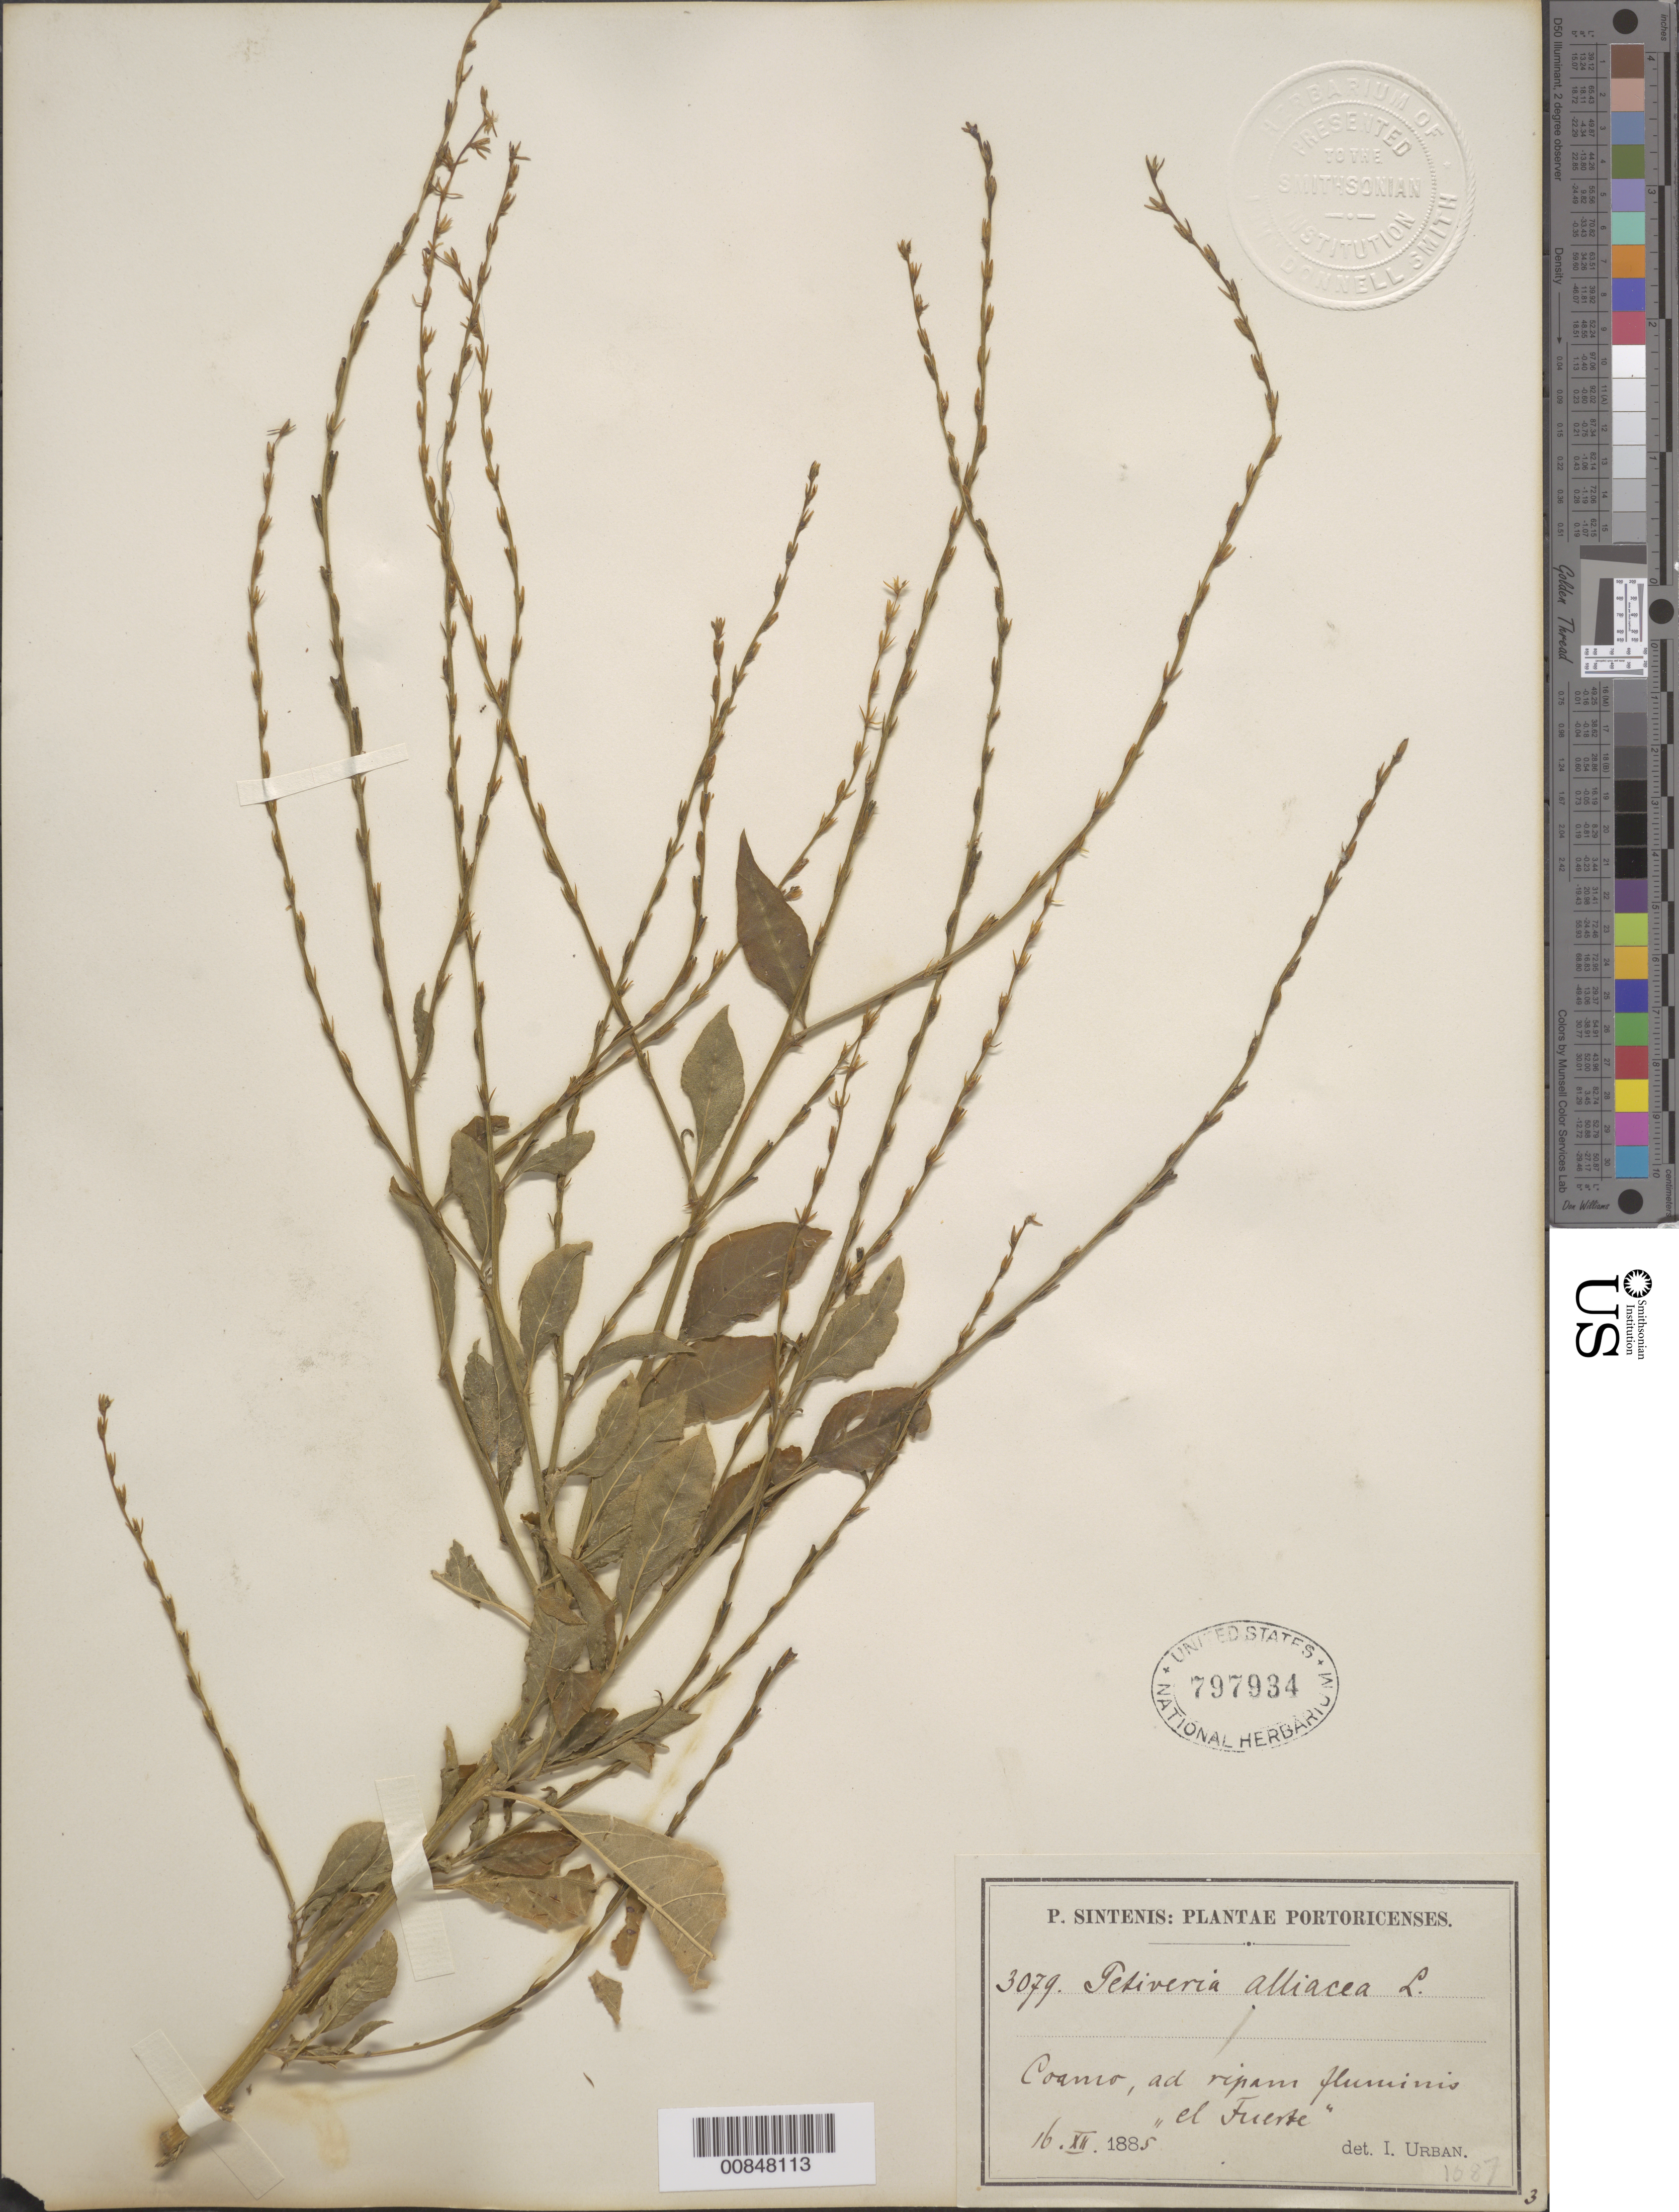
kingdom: Plantae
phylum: Tracheophyta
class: Magnoliopsida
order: Caryophyllales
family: Phytolaccaceae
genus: Petiveria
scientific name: Petiveria alliacea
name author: L.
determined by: Urban, Ignatz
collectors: P. Sintenis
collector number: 3079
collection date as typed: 16 Dec 1885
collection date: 1885-12-16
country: Puerto Rico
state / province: Coamo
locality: Coamo.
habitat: Ad ripam fluminis.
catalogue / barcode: US 797934